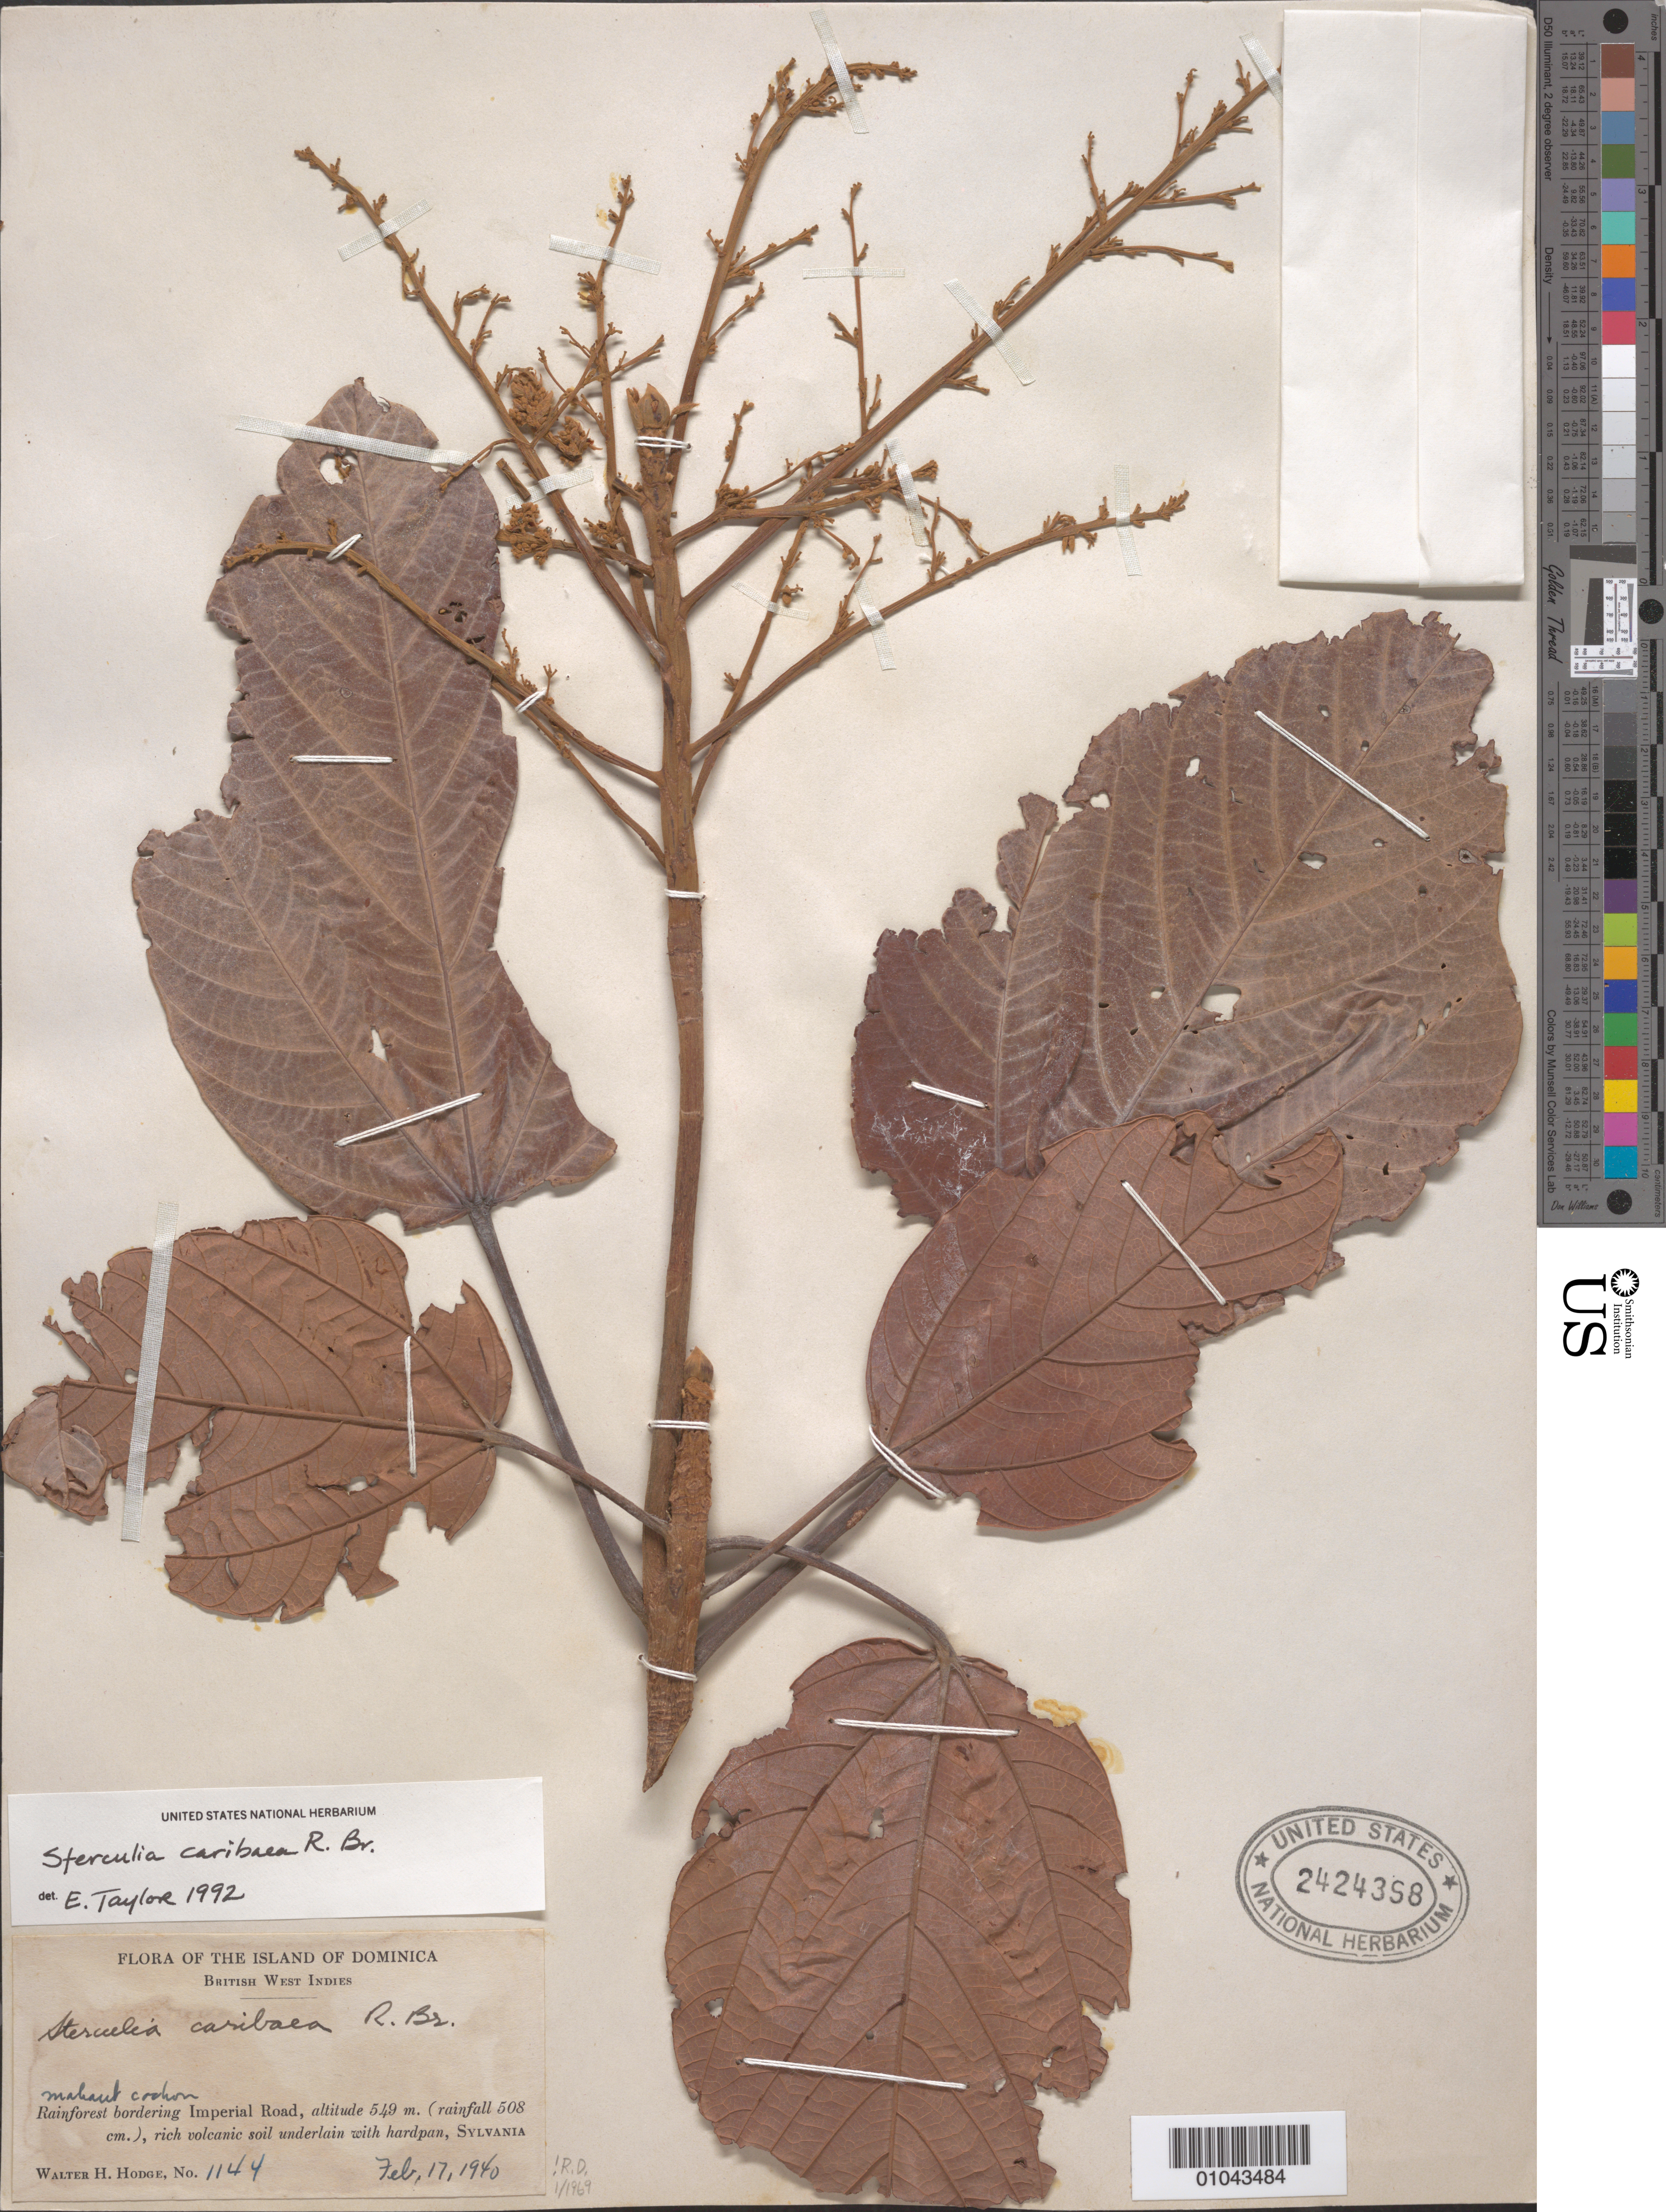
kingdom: Plantae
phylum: Tracheophyta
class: Magnoliopsida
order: Malvales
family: Malvaceae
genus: Sterculia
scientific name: Sterculia caribaea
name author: R. Br.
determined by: Taylor, E. L.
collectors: W. Hodge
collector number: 1144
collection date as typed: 17 Feb 1940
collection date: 1940-02-17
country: Dominica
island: Dominica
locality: Sylvania, Imperial Road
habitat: Rainforest bordering road, rich volcanic soil underlain with hardpan, rainfall 508 cm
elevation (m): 549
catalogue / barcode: US 2424398